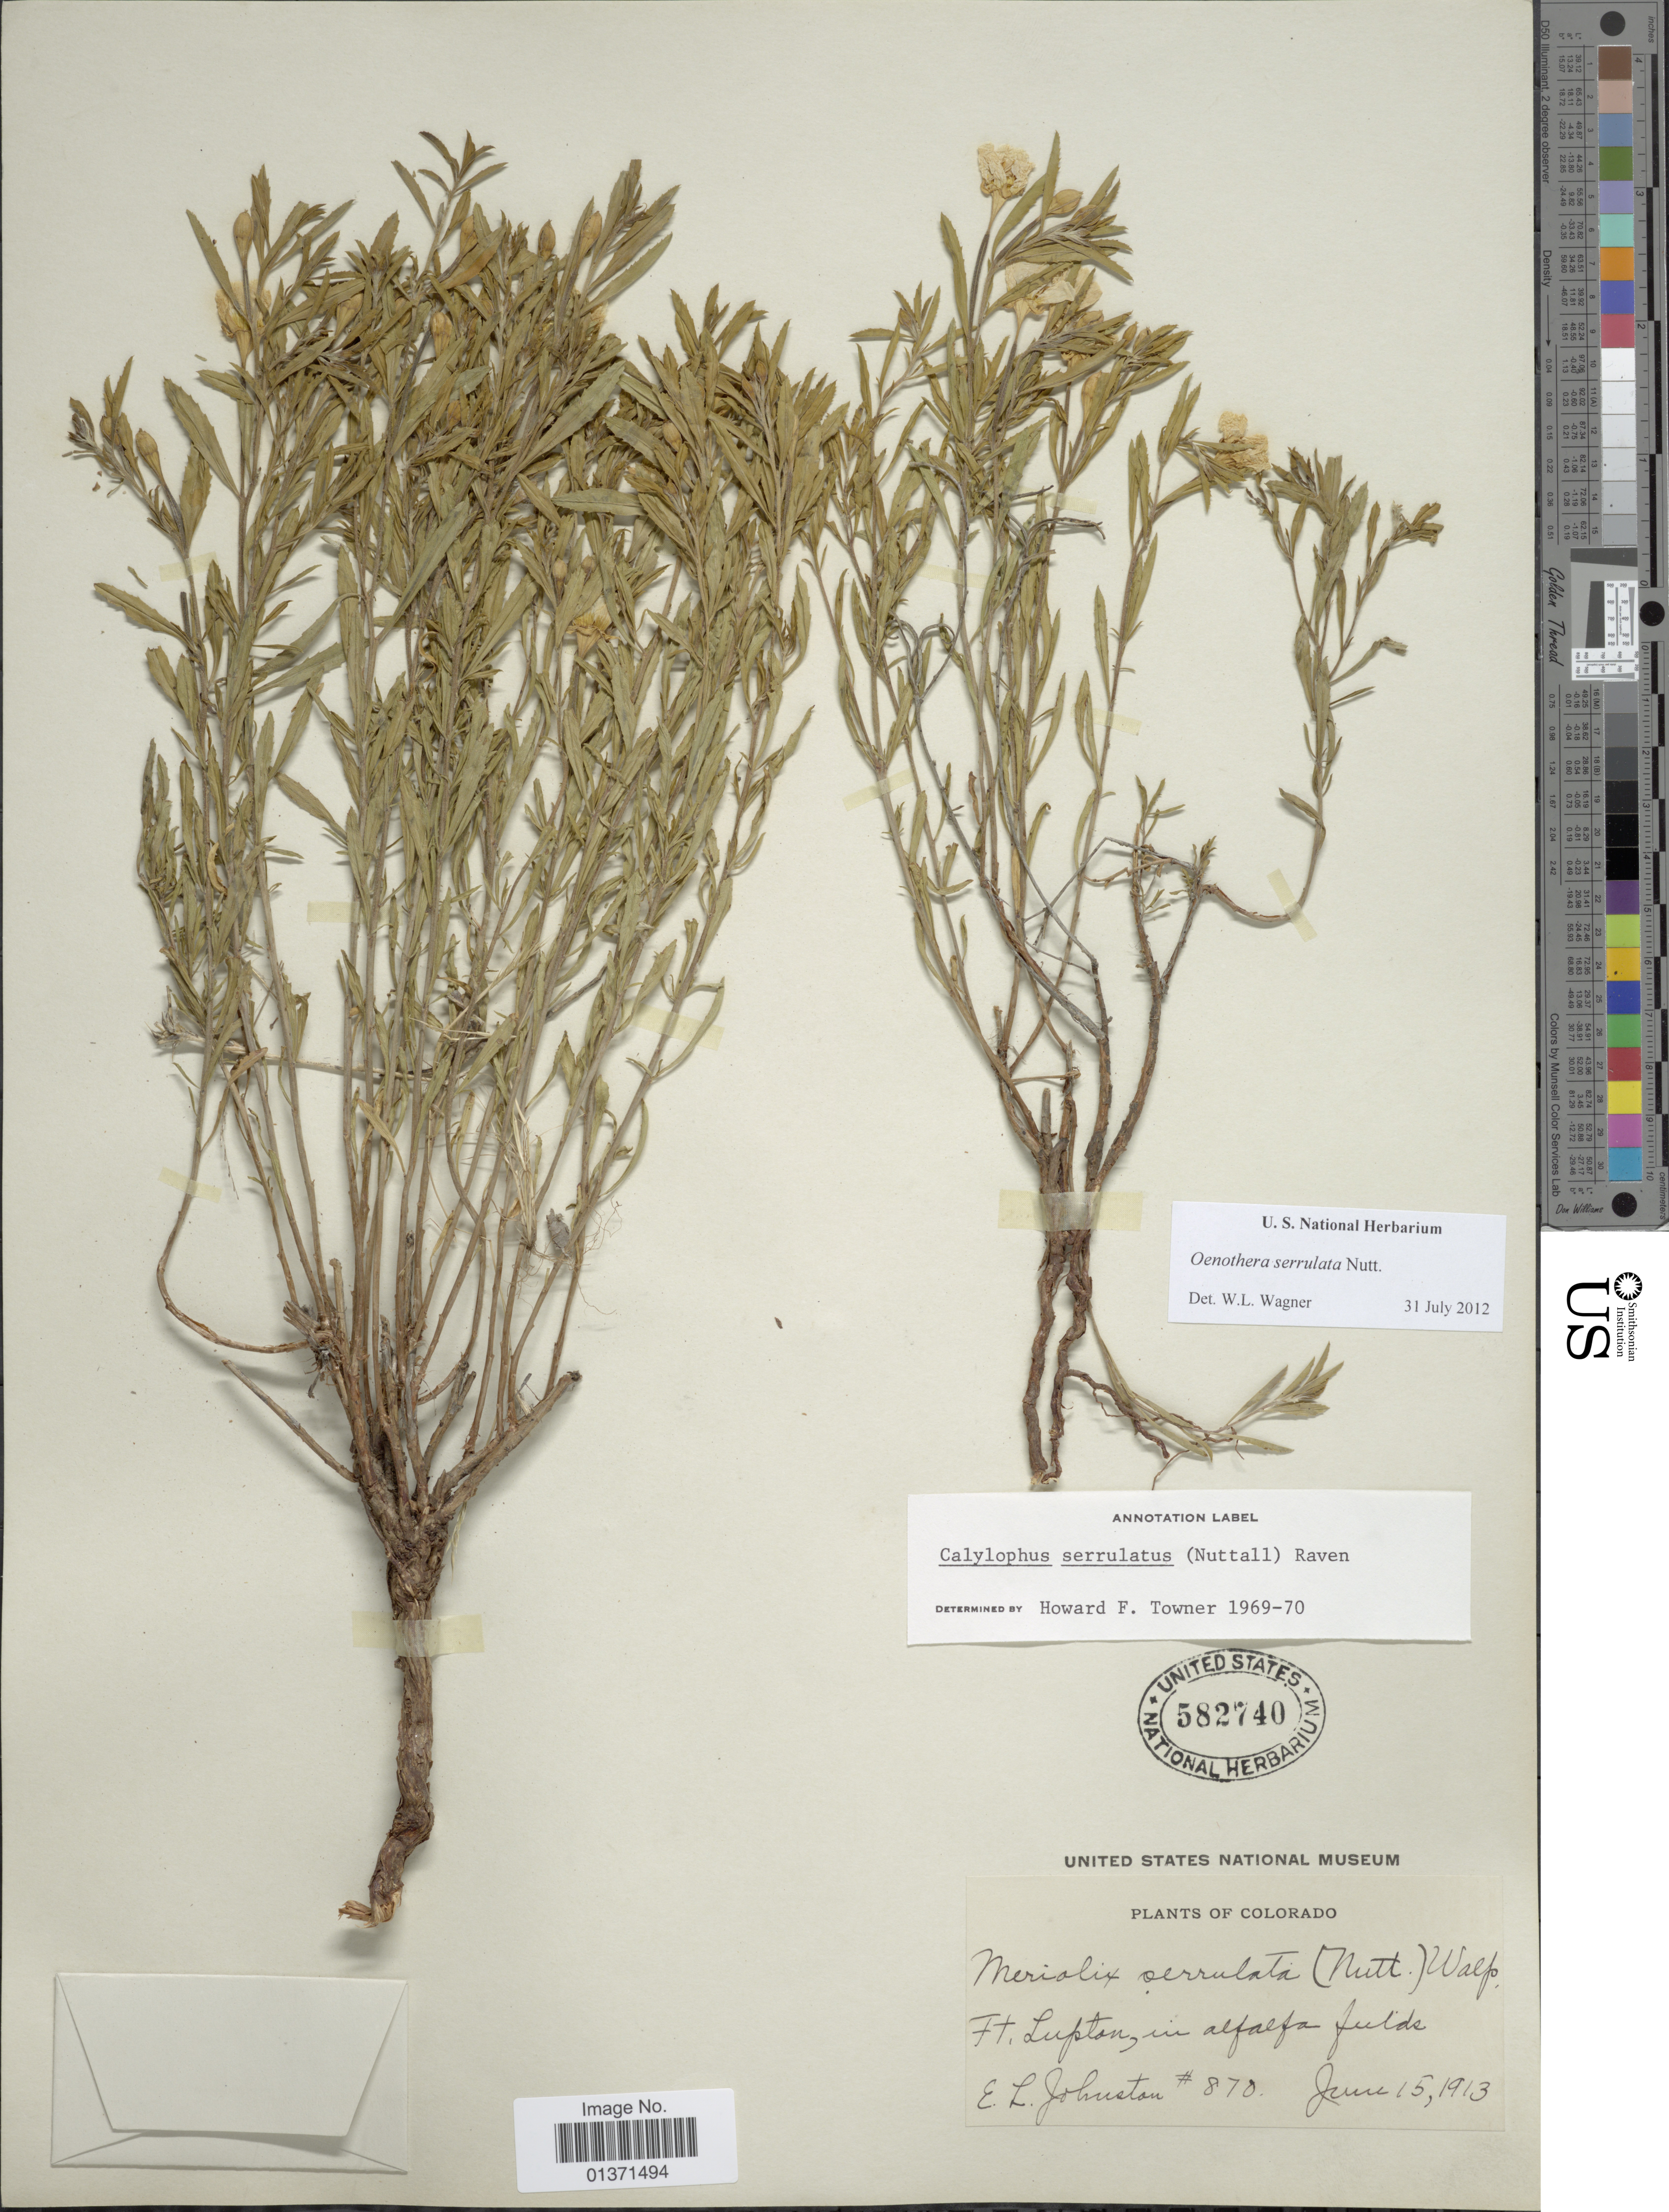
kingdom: Plantae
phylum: Tracheophyta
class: Magnoliopsida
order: Myrtales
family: Onagraceae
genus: Oenothera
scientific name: Oenothera serrulata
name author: Nutt.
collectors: E. L. Johnston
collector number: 870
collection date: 1913-06-15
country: United States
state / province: Colorado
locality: Ft. Lupton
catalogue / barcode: US 582740